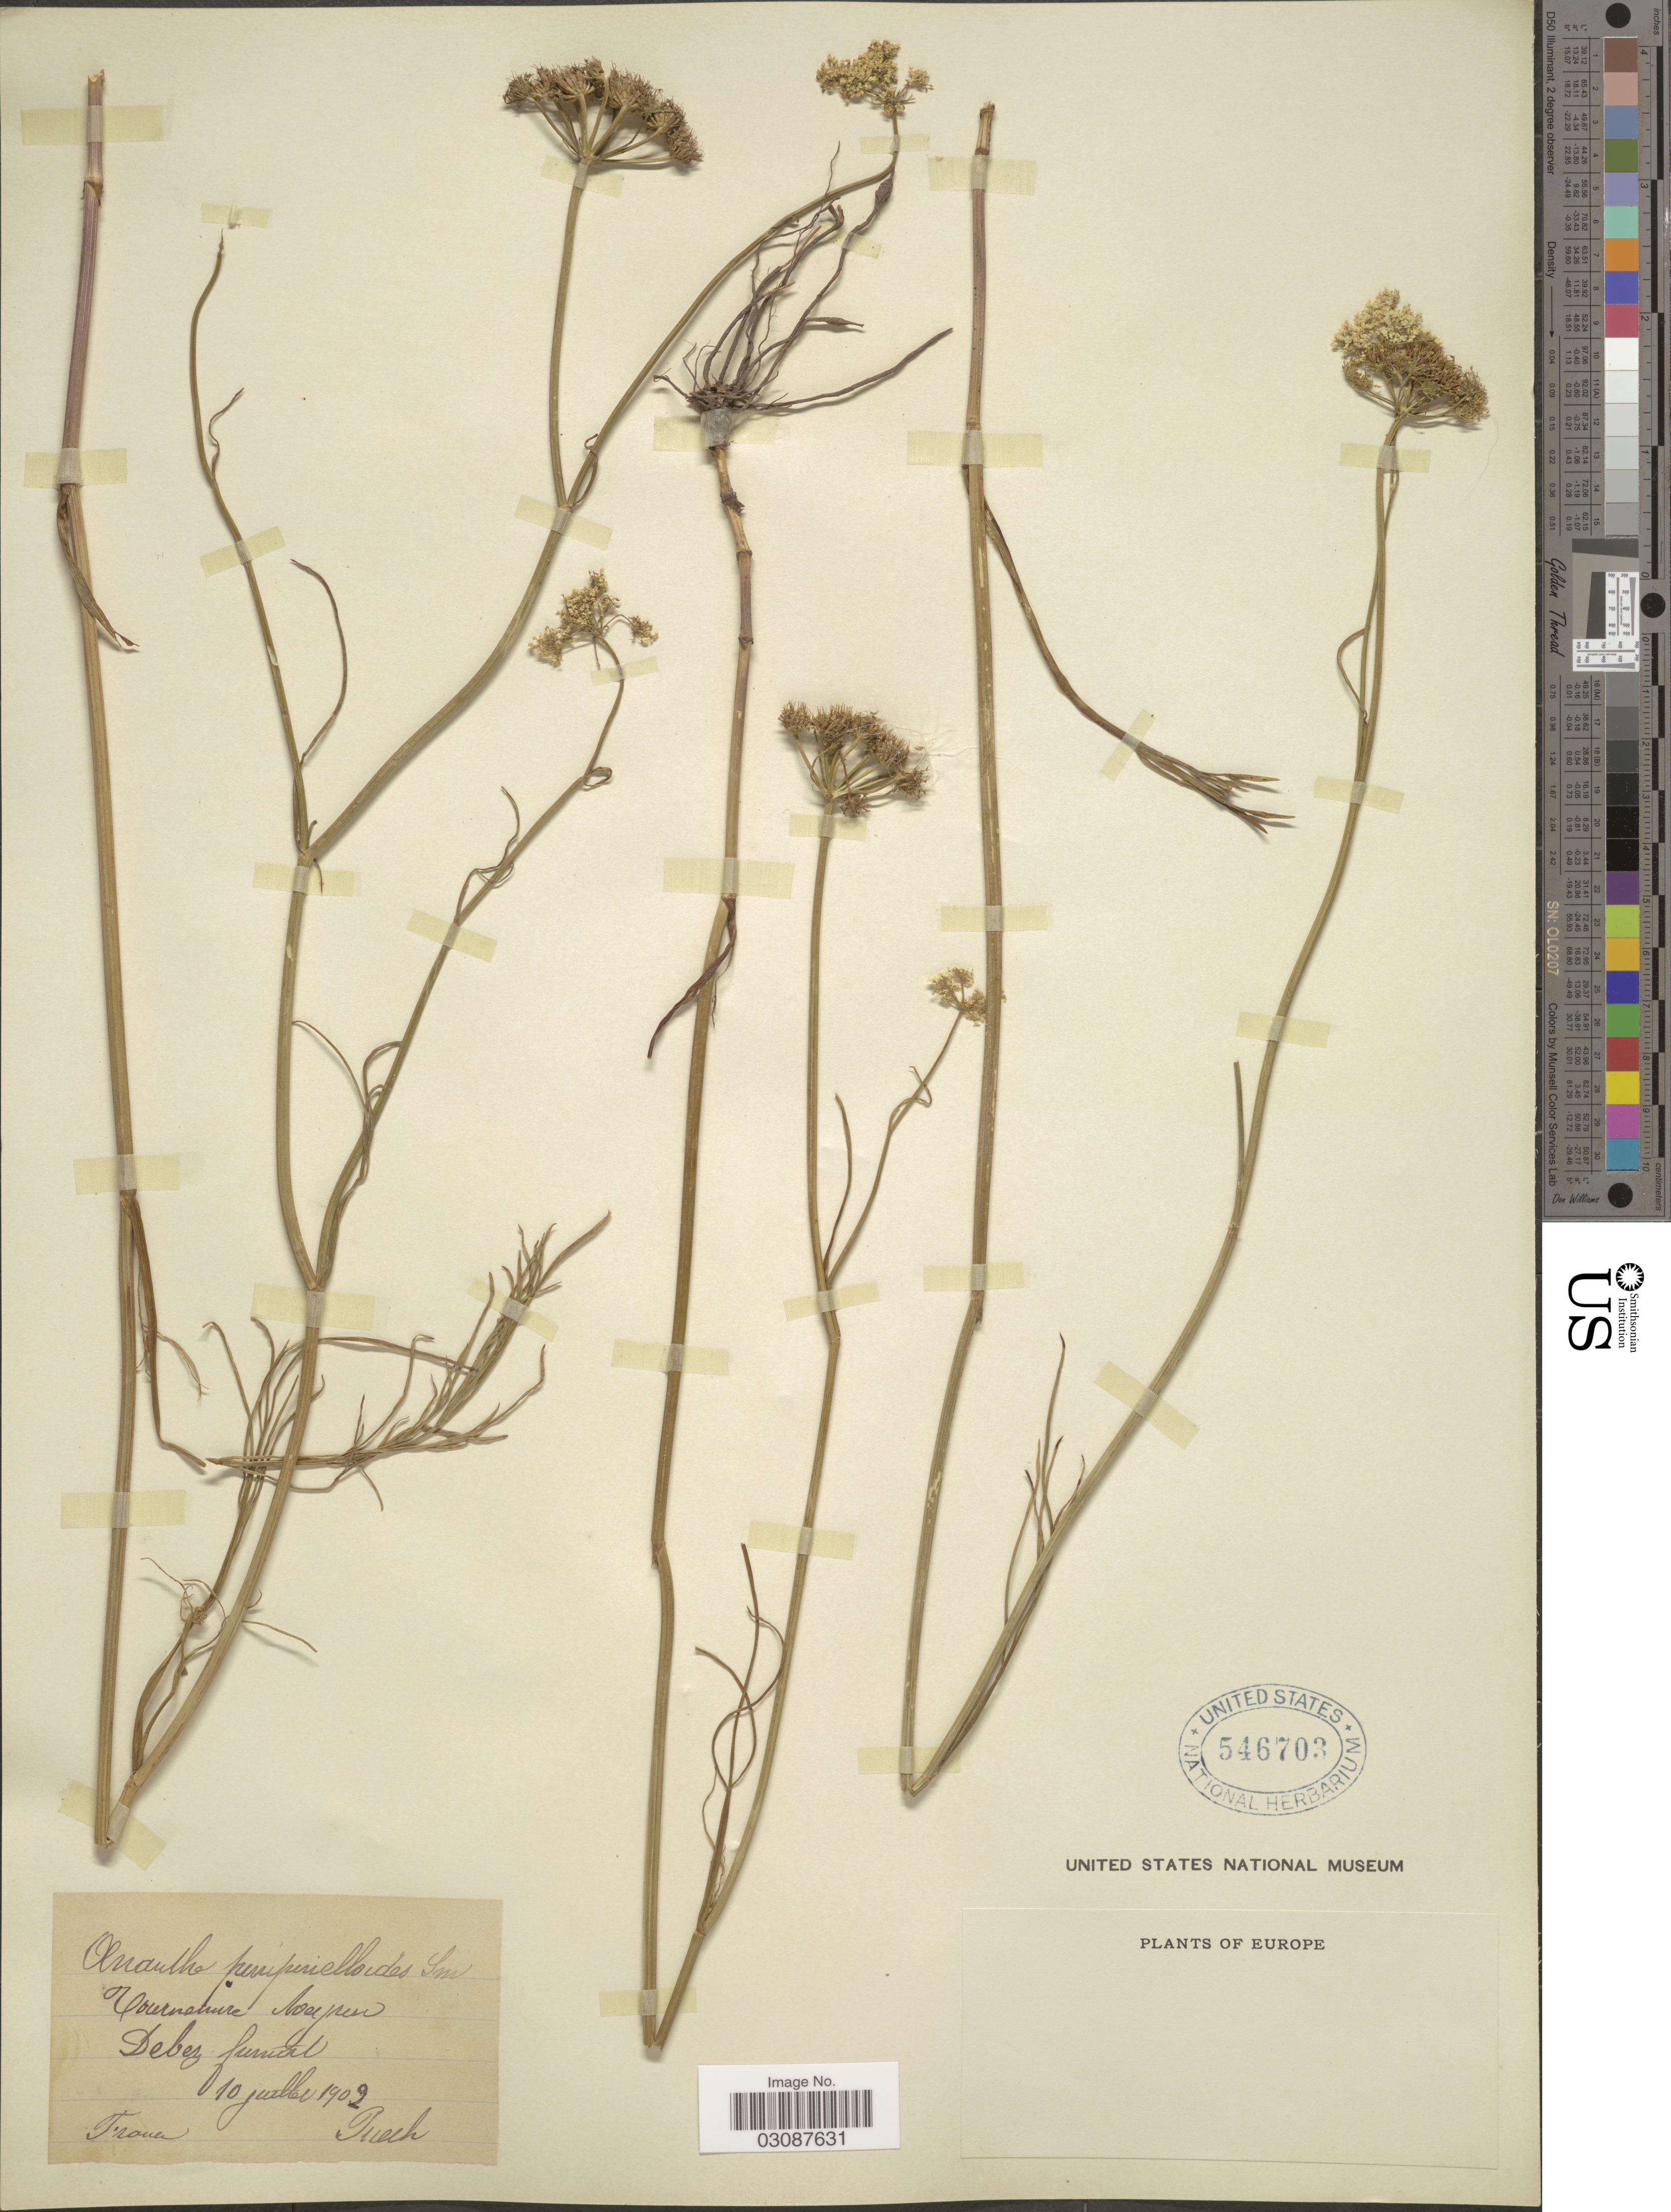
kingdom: Plantae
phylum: Tracheophyta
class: Magnoliopsida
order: Apiales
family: Apiaceae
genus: Oenanthe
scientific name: Oenanthe pimpinelloides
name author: L.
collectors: Puech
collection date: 1902-07-10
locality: Debes [illegible text]. Froua.[interpreted]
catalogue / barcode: US 546703